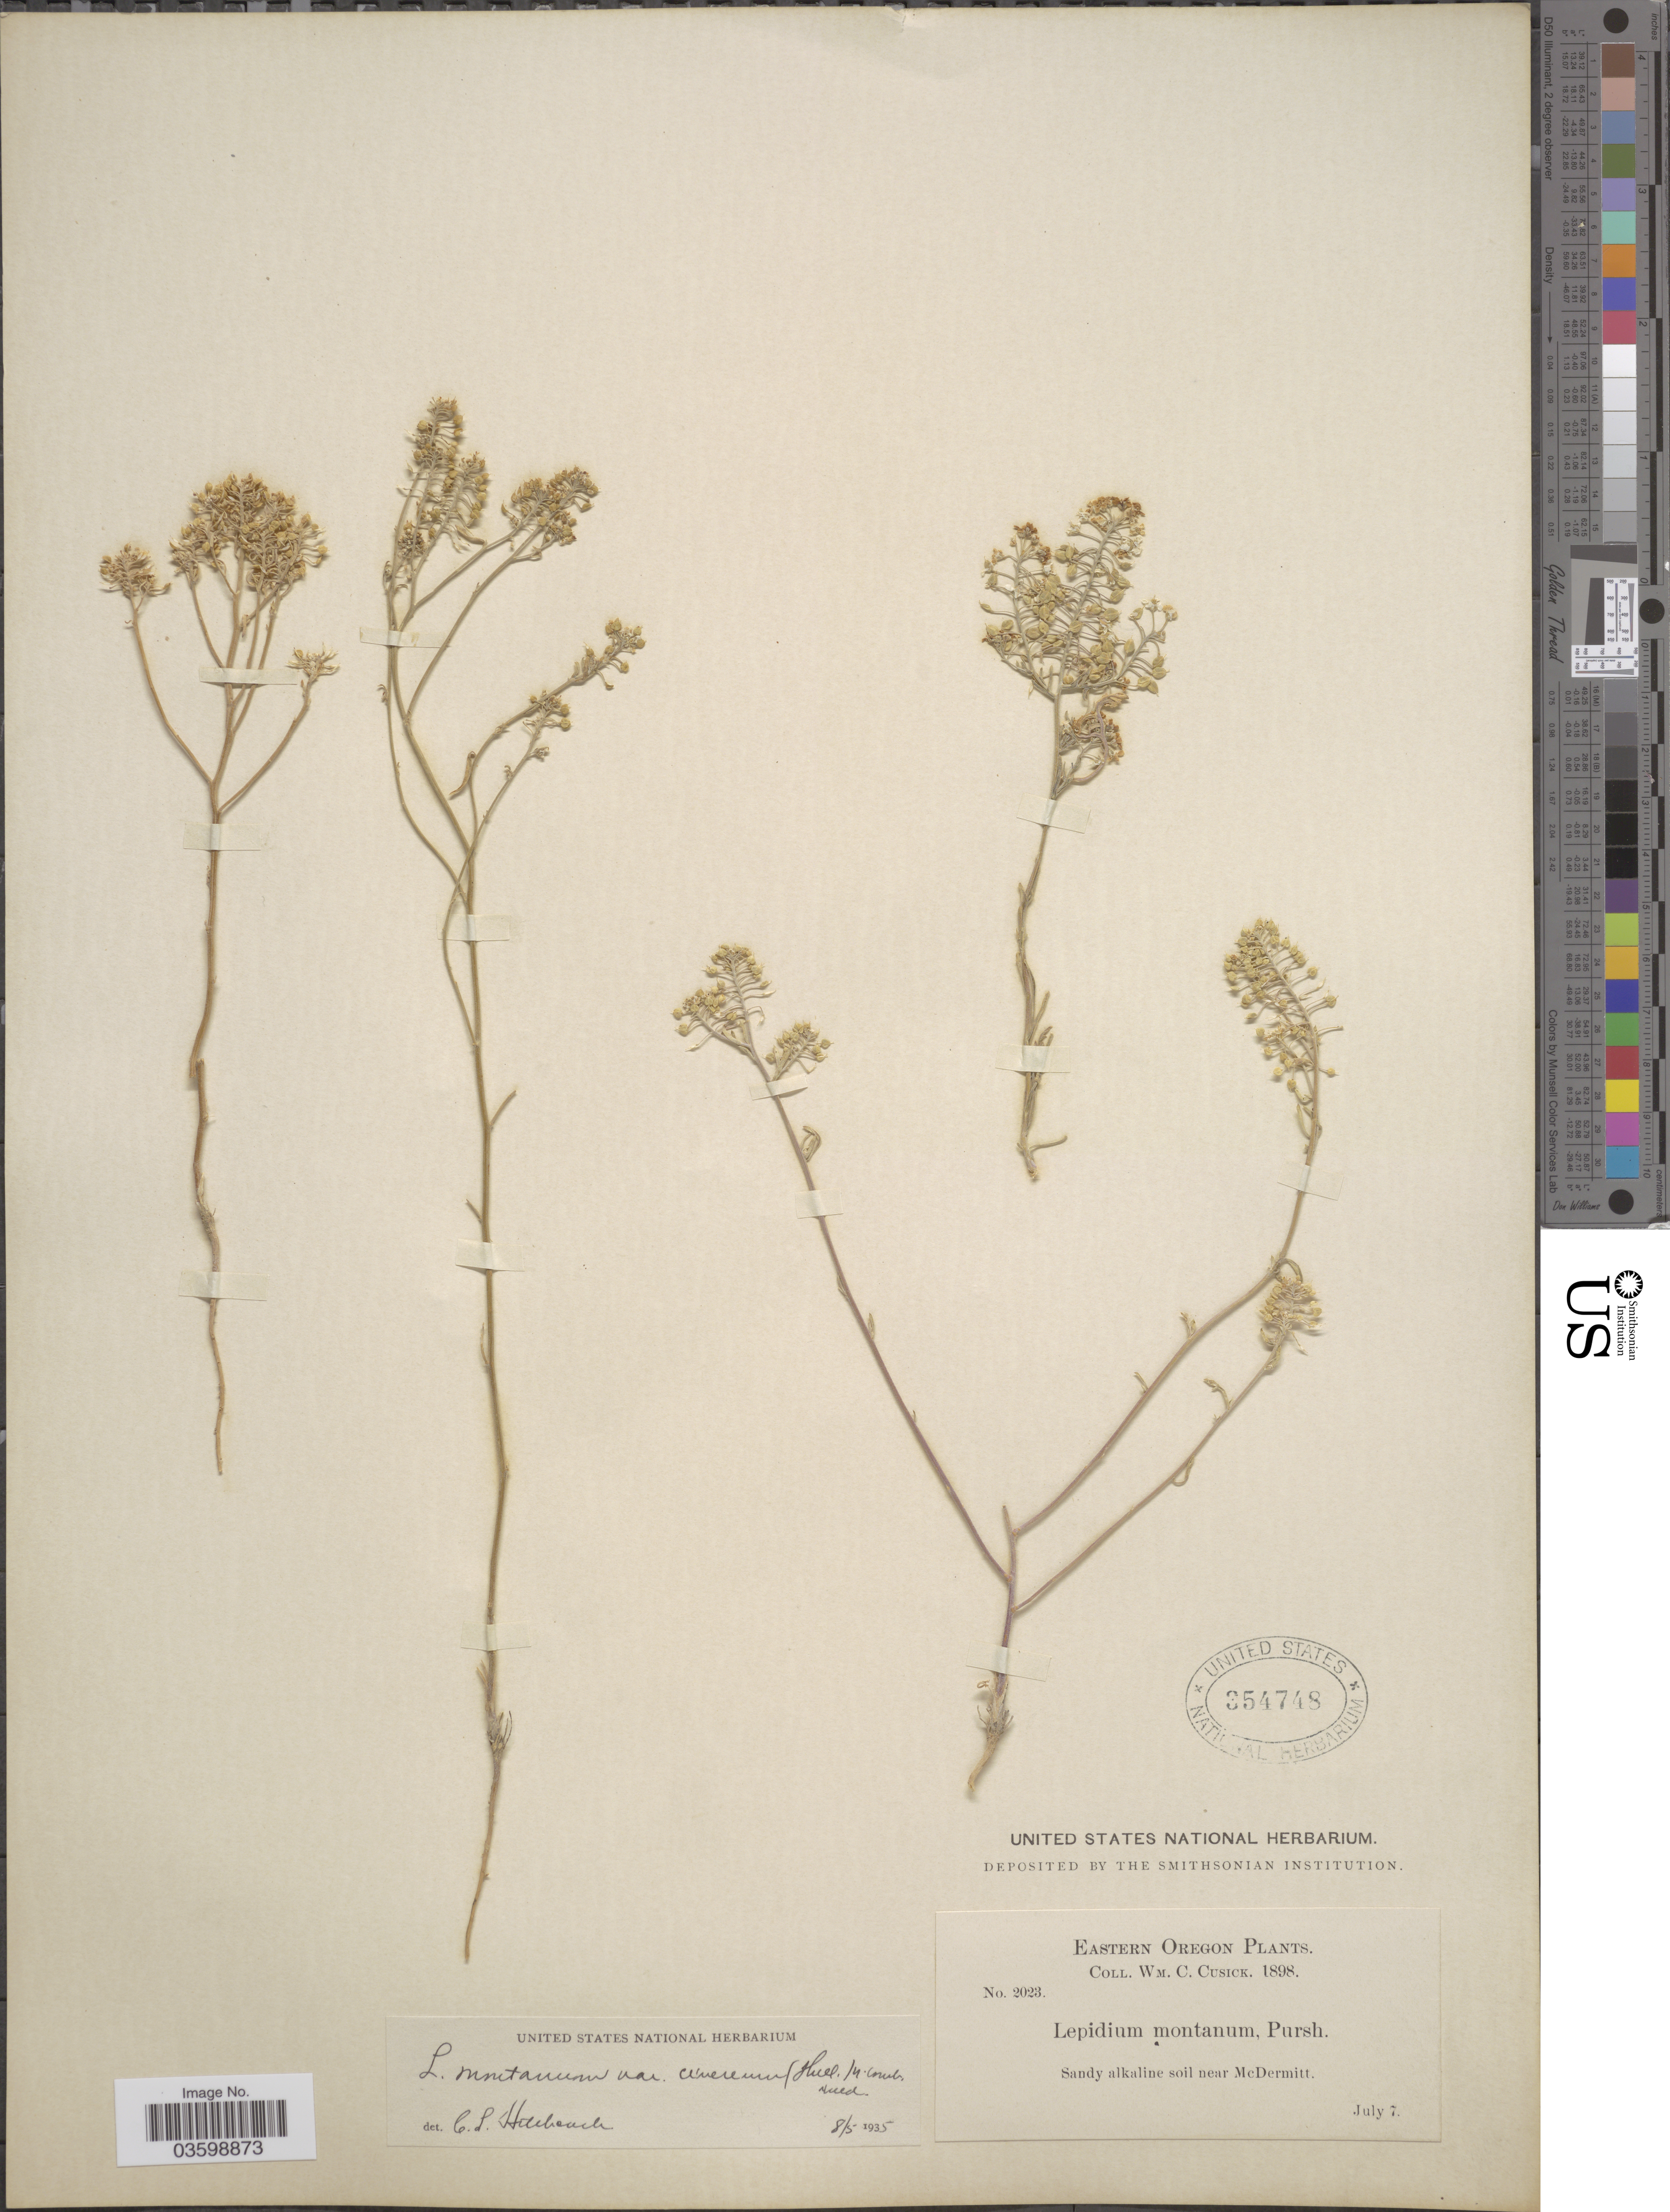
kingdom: Plantae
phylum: Tracheophyta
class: Magnoliopsida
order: Brassicales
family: Brassicaceae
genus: Lepidium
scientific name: Lepidium montanum f. cinereum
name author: C.L. Hitchc.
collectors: W. C. Cusick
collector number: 2023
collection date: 1898-07-07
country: United States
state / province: Oregon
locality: Eastern Oregon. Sandy alkaline soil near McDermitt.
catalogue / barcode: US 354748